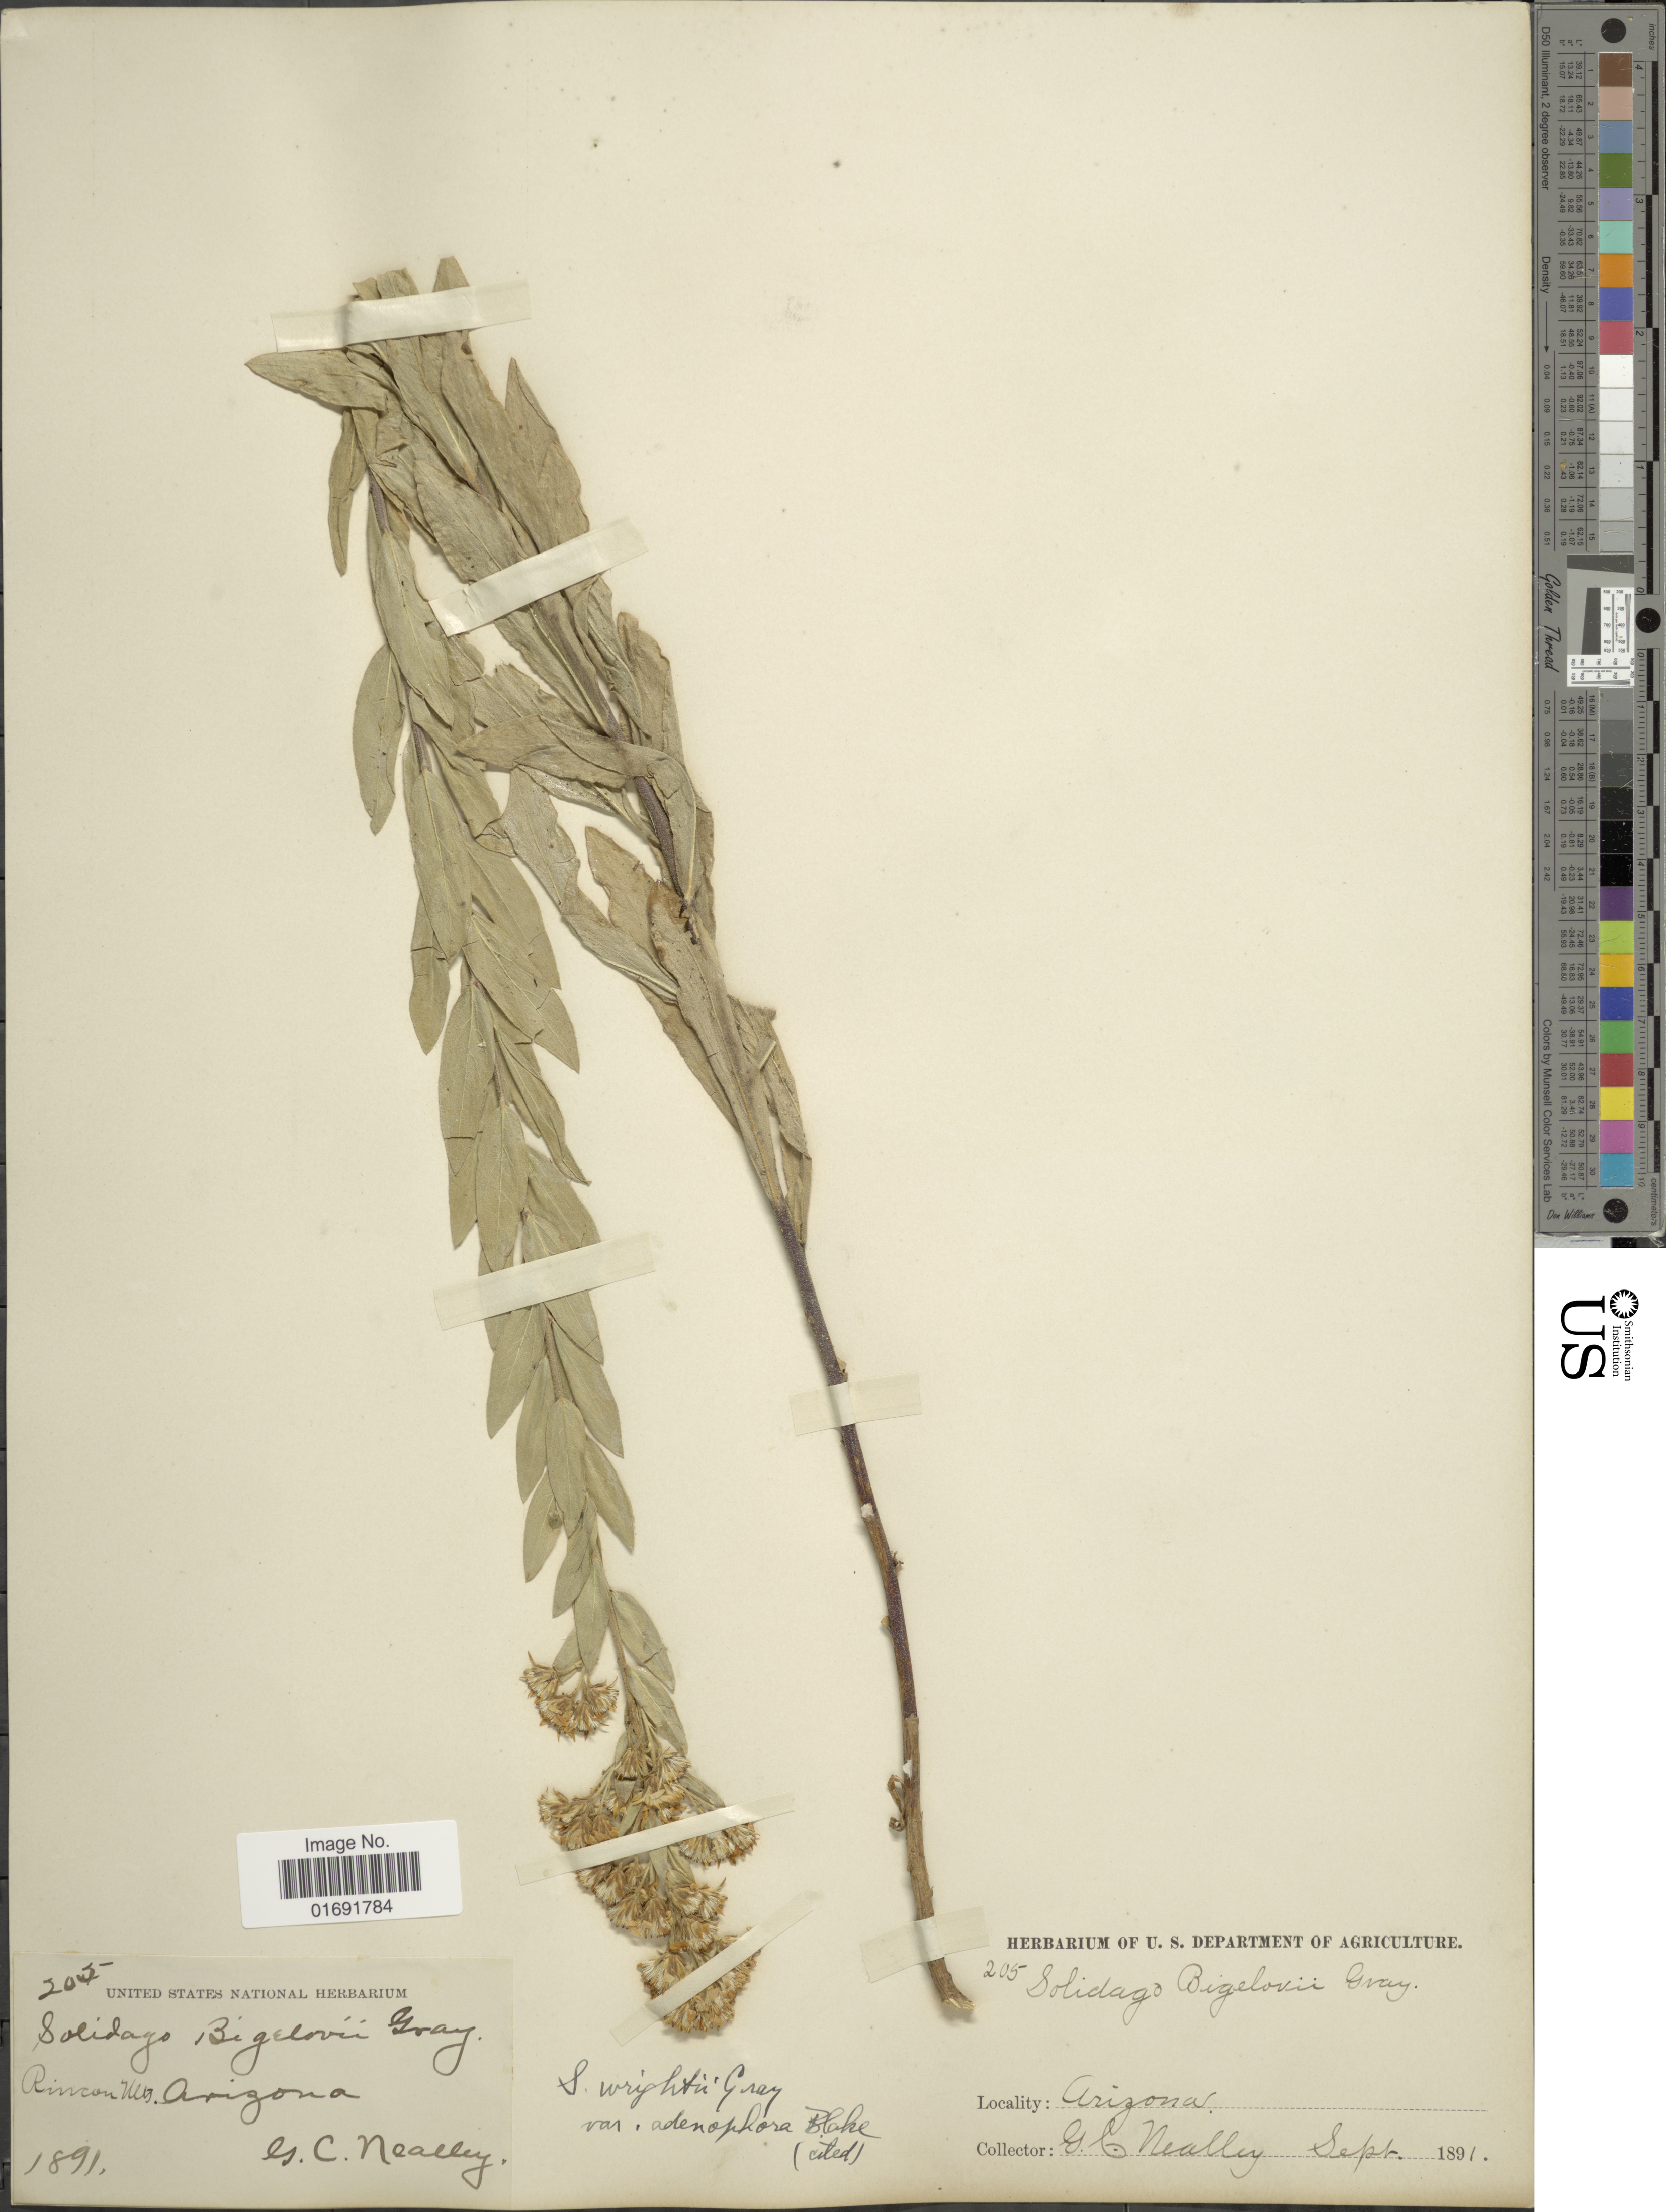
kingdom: Plantae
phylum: Tracheophyta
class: Magnoliopsida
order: Asterales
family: Asteraceae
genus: Solidago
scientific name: Solidago wrightii var. adenophora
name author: S.F. Blake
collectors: G. C. Nealley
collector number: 205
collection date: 1891-09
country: United States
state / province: Arizona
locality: Rincon Mts.